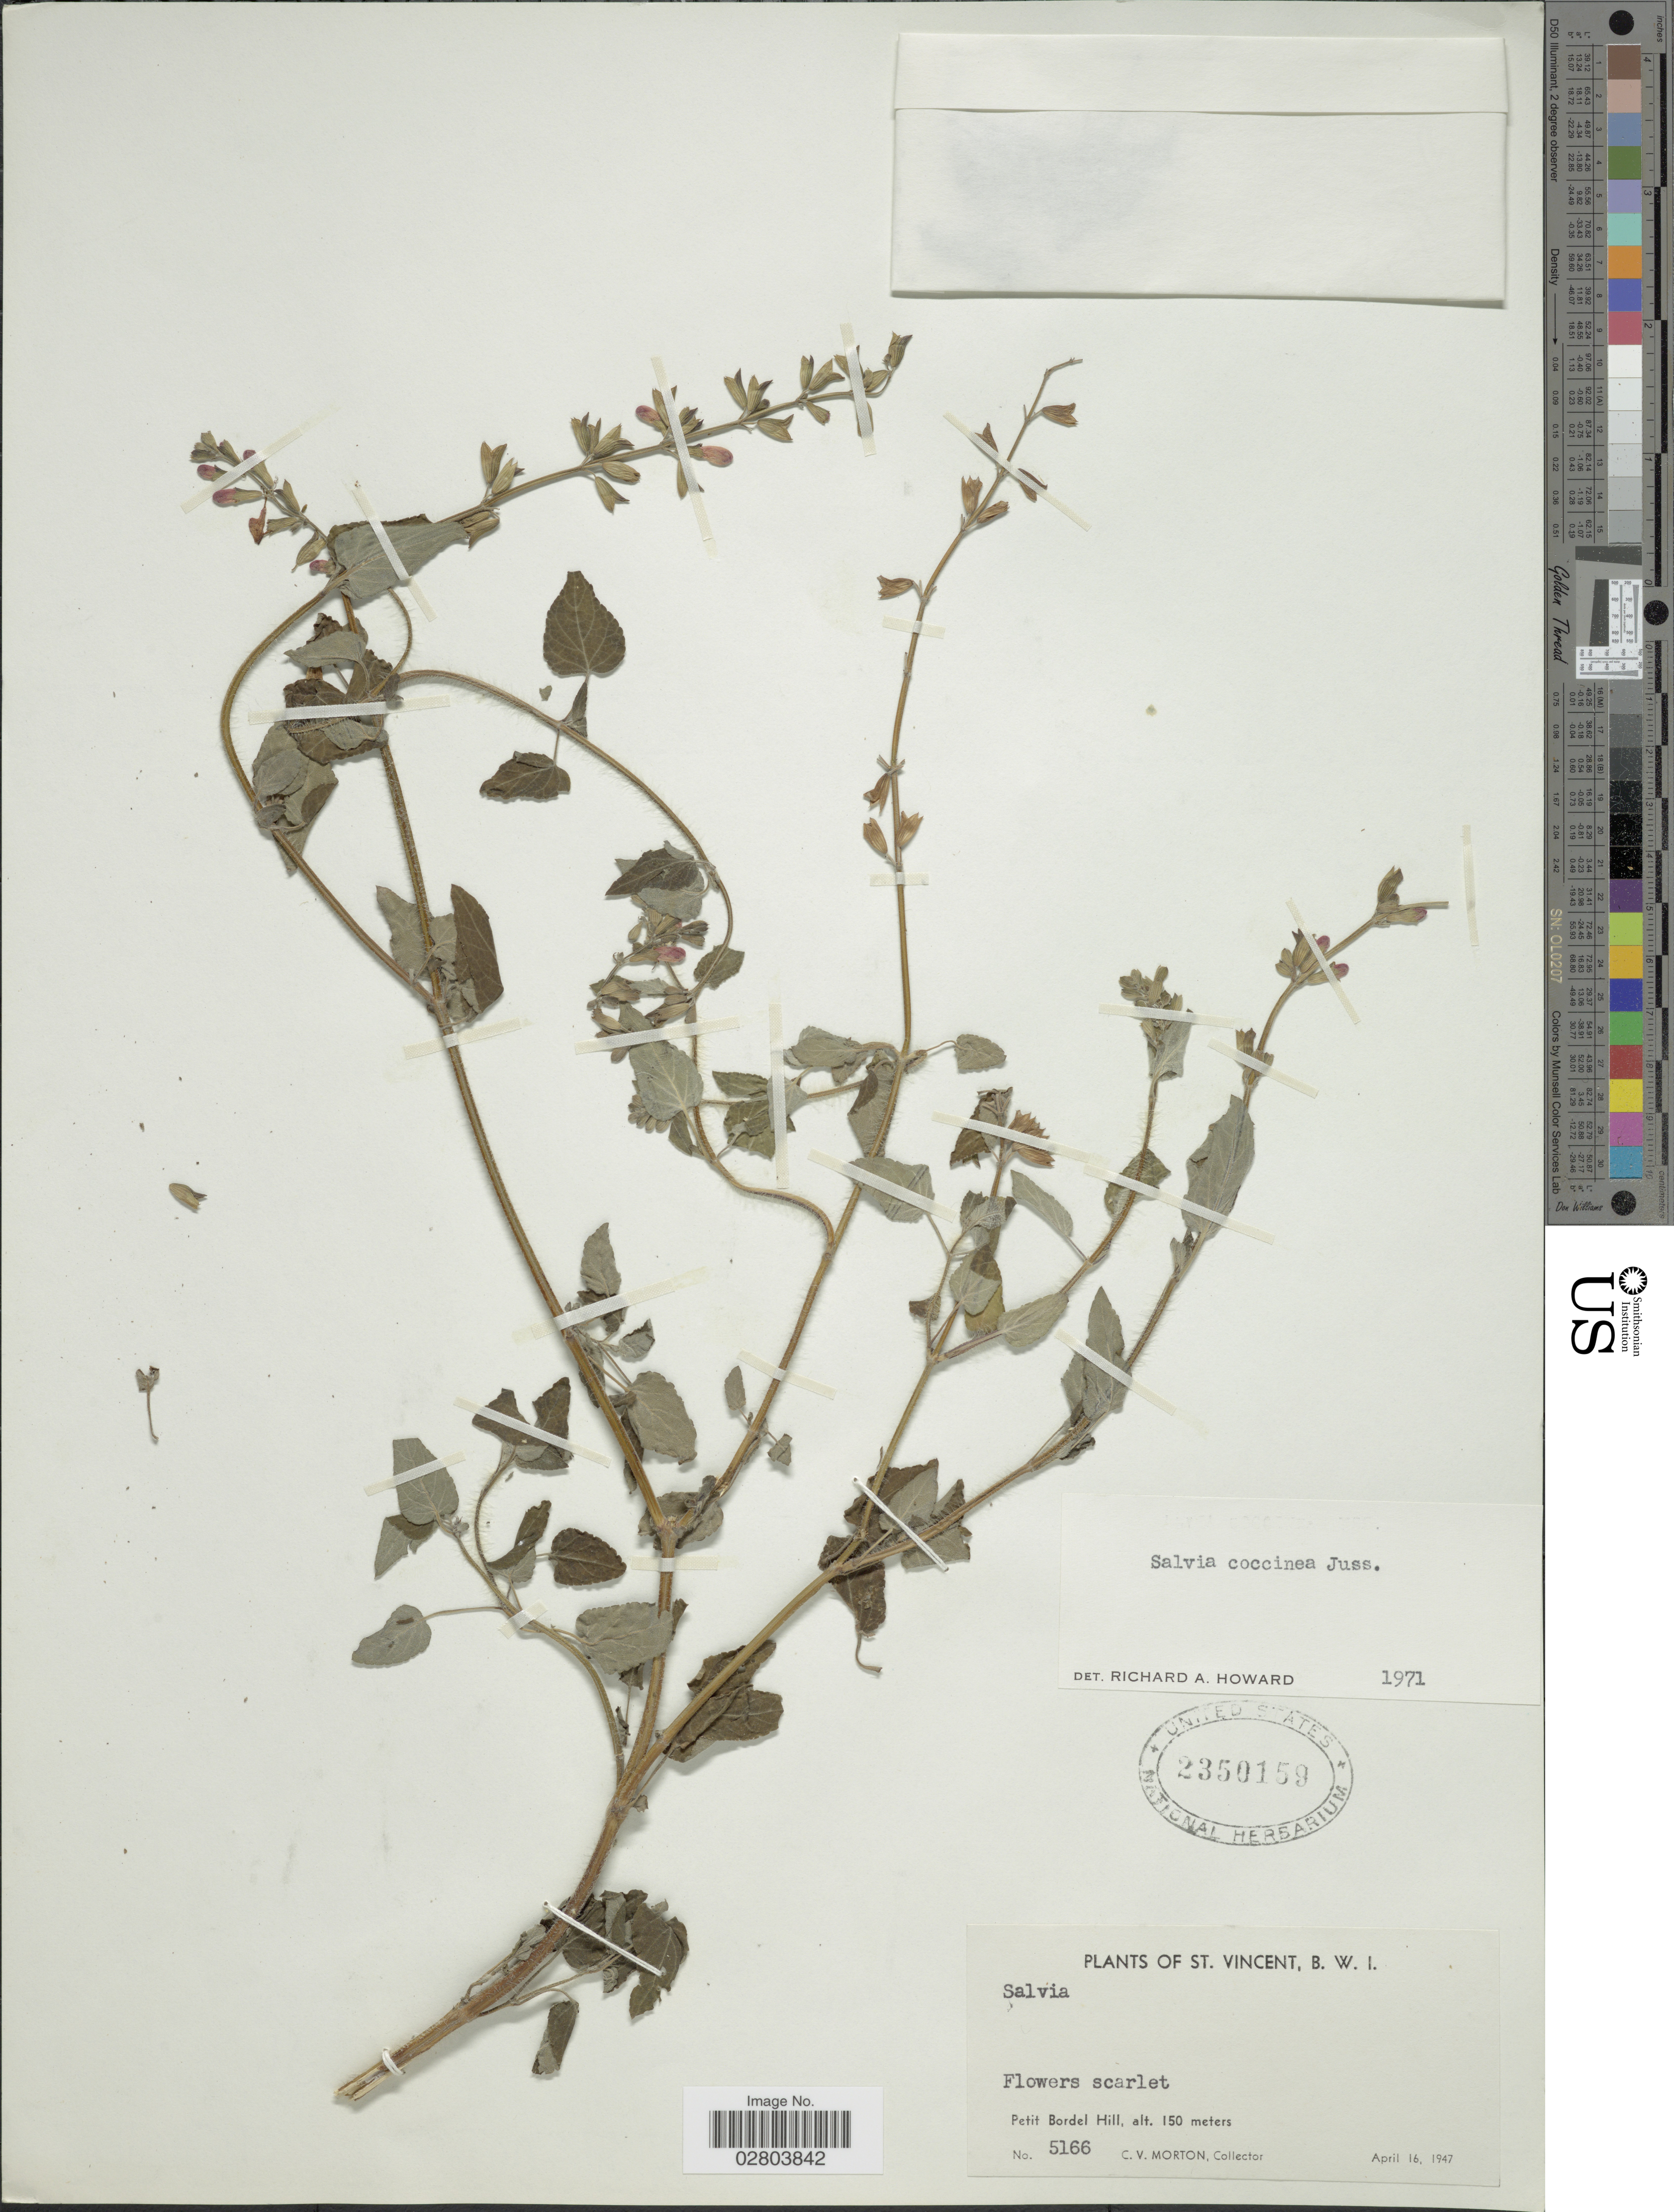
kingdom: Plantae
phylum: Tracheophyta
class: Magnoliopsida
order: Lamiales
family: Lamiaceae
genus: Salvia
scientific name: Salvia coccinea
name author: Etlinger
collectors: C. V. Morton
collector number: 5166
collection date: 1947-04-16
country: St. Vincent - Grenadines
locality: St. Vincent, B. W. I. Petit Bordel Hill.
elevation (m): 150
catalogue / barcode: US 2350159